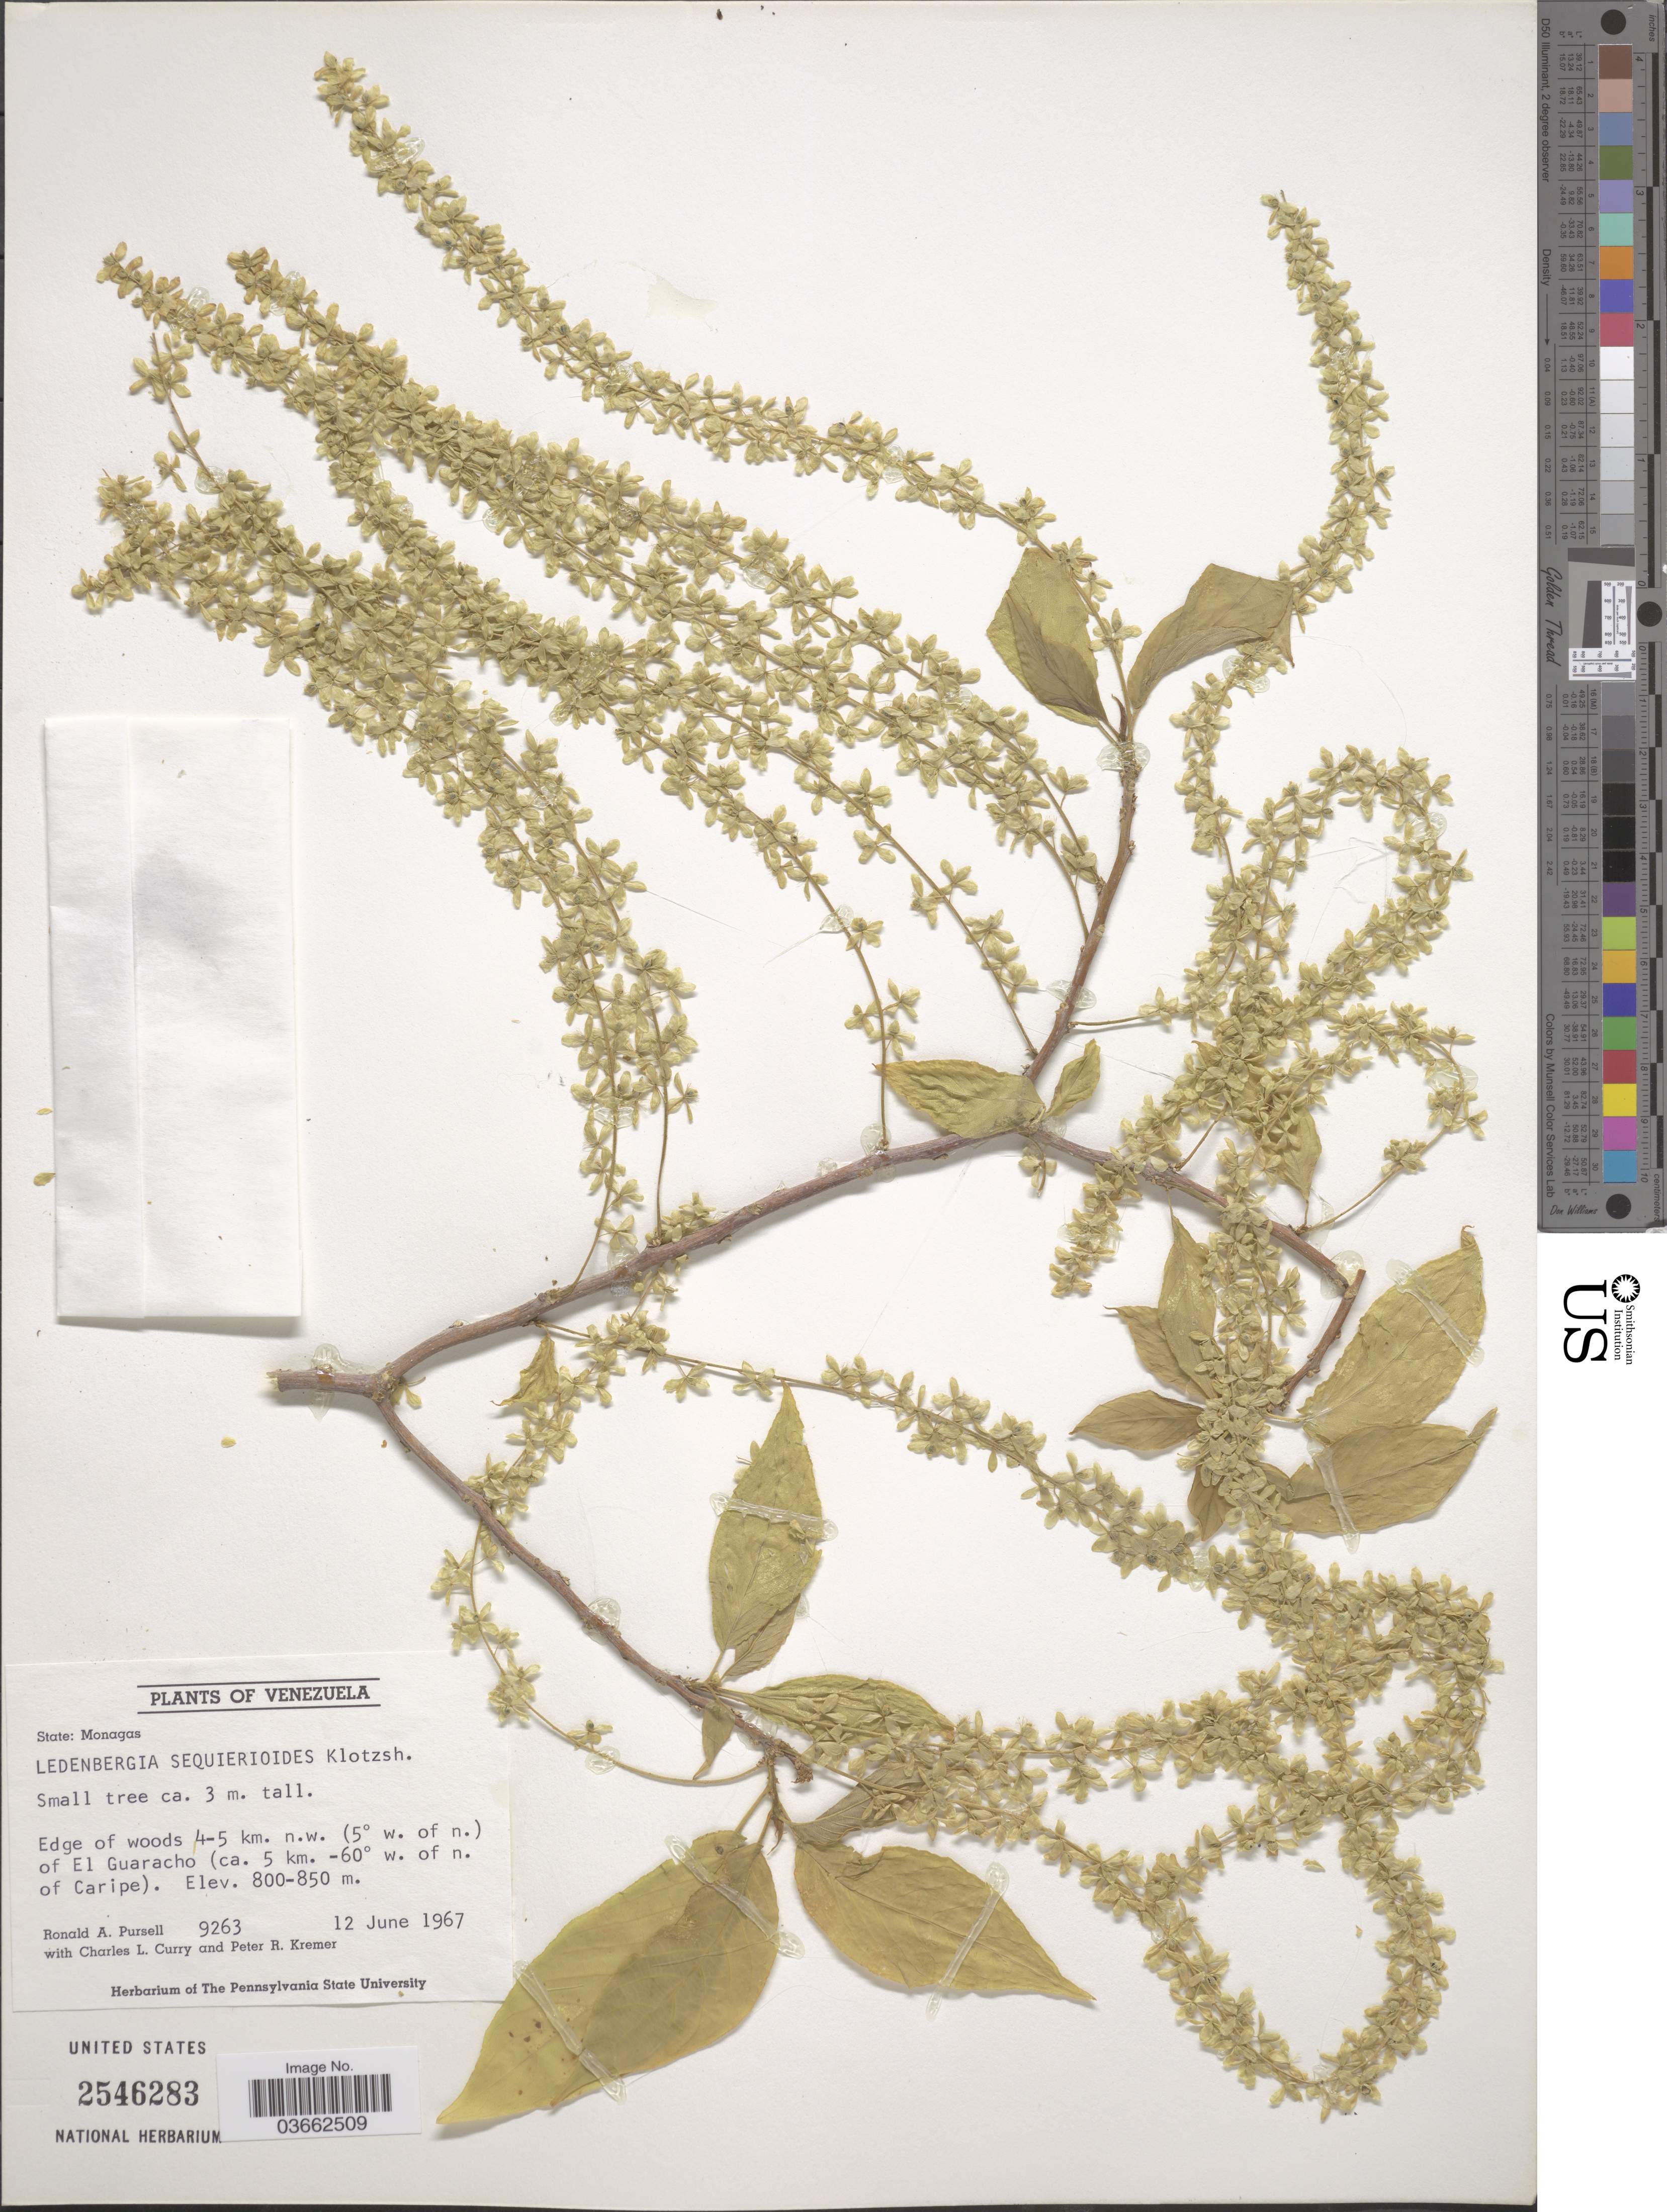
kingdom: Plantae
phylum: Tracheophyta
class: Magnoliopsida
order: Caryophyllales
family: Phytolaccaceae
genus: Flueckigera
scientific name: Flueckigera seguierodes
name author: (Klotzsch ex Moq.) Kuntze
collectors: R. A. Pursell, C. L. Curry & P. Kremer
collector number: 9263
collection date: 1967-06-12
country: Venezuela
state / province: Monagas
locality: Edge of woods 4-5 km. n.w. (5° w. of n.) of El Guaracho (ca. 5 km. - 60° w. of n. of Caripe).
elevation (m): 800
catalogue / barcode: US 2546283